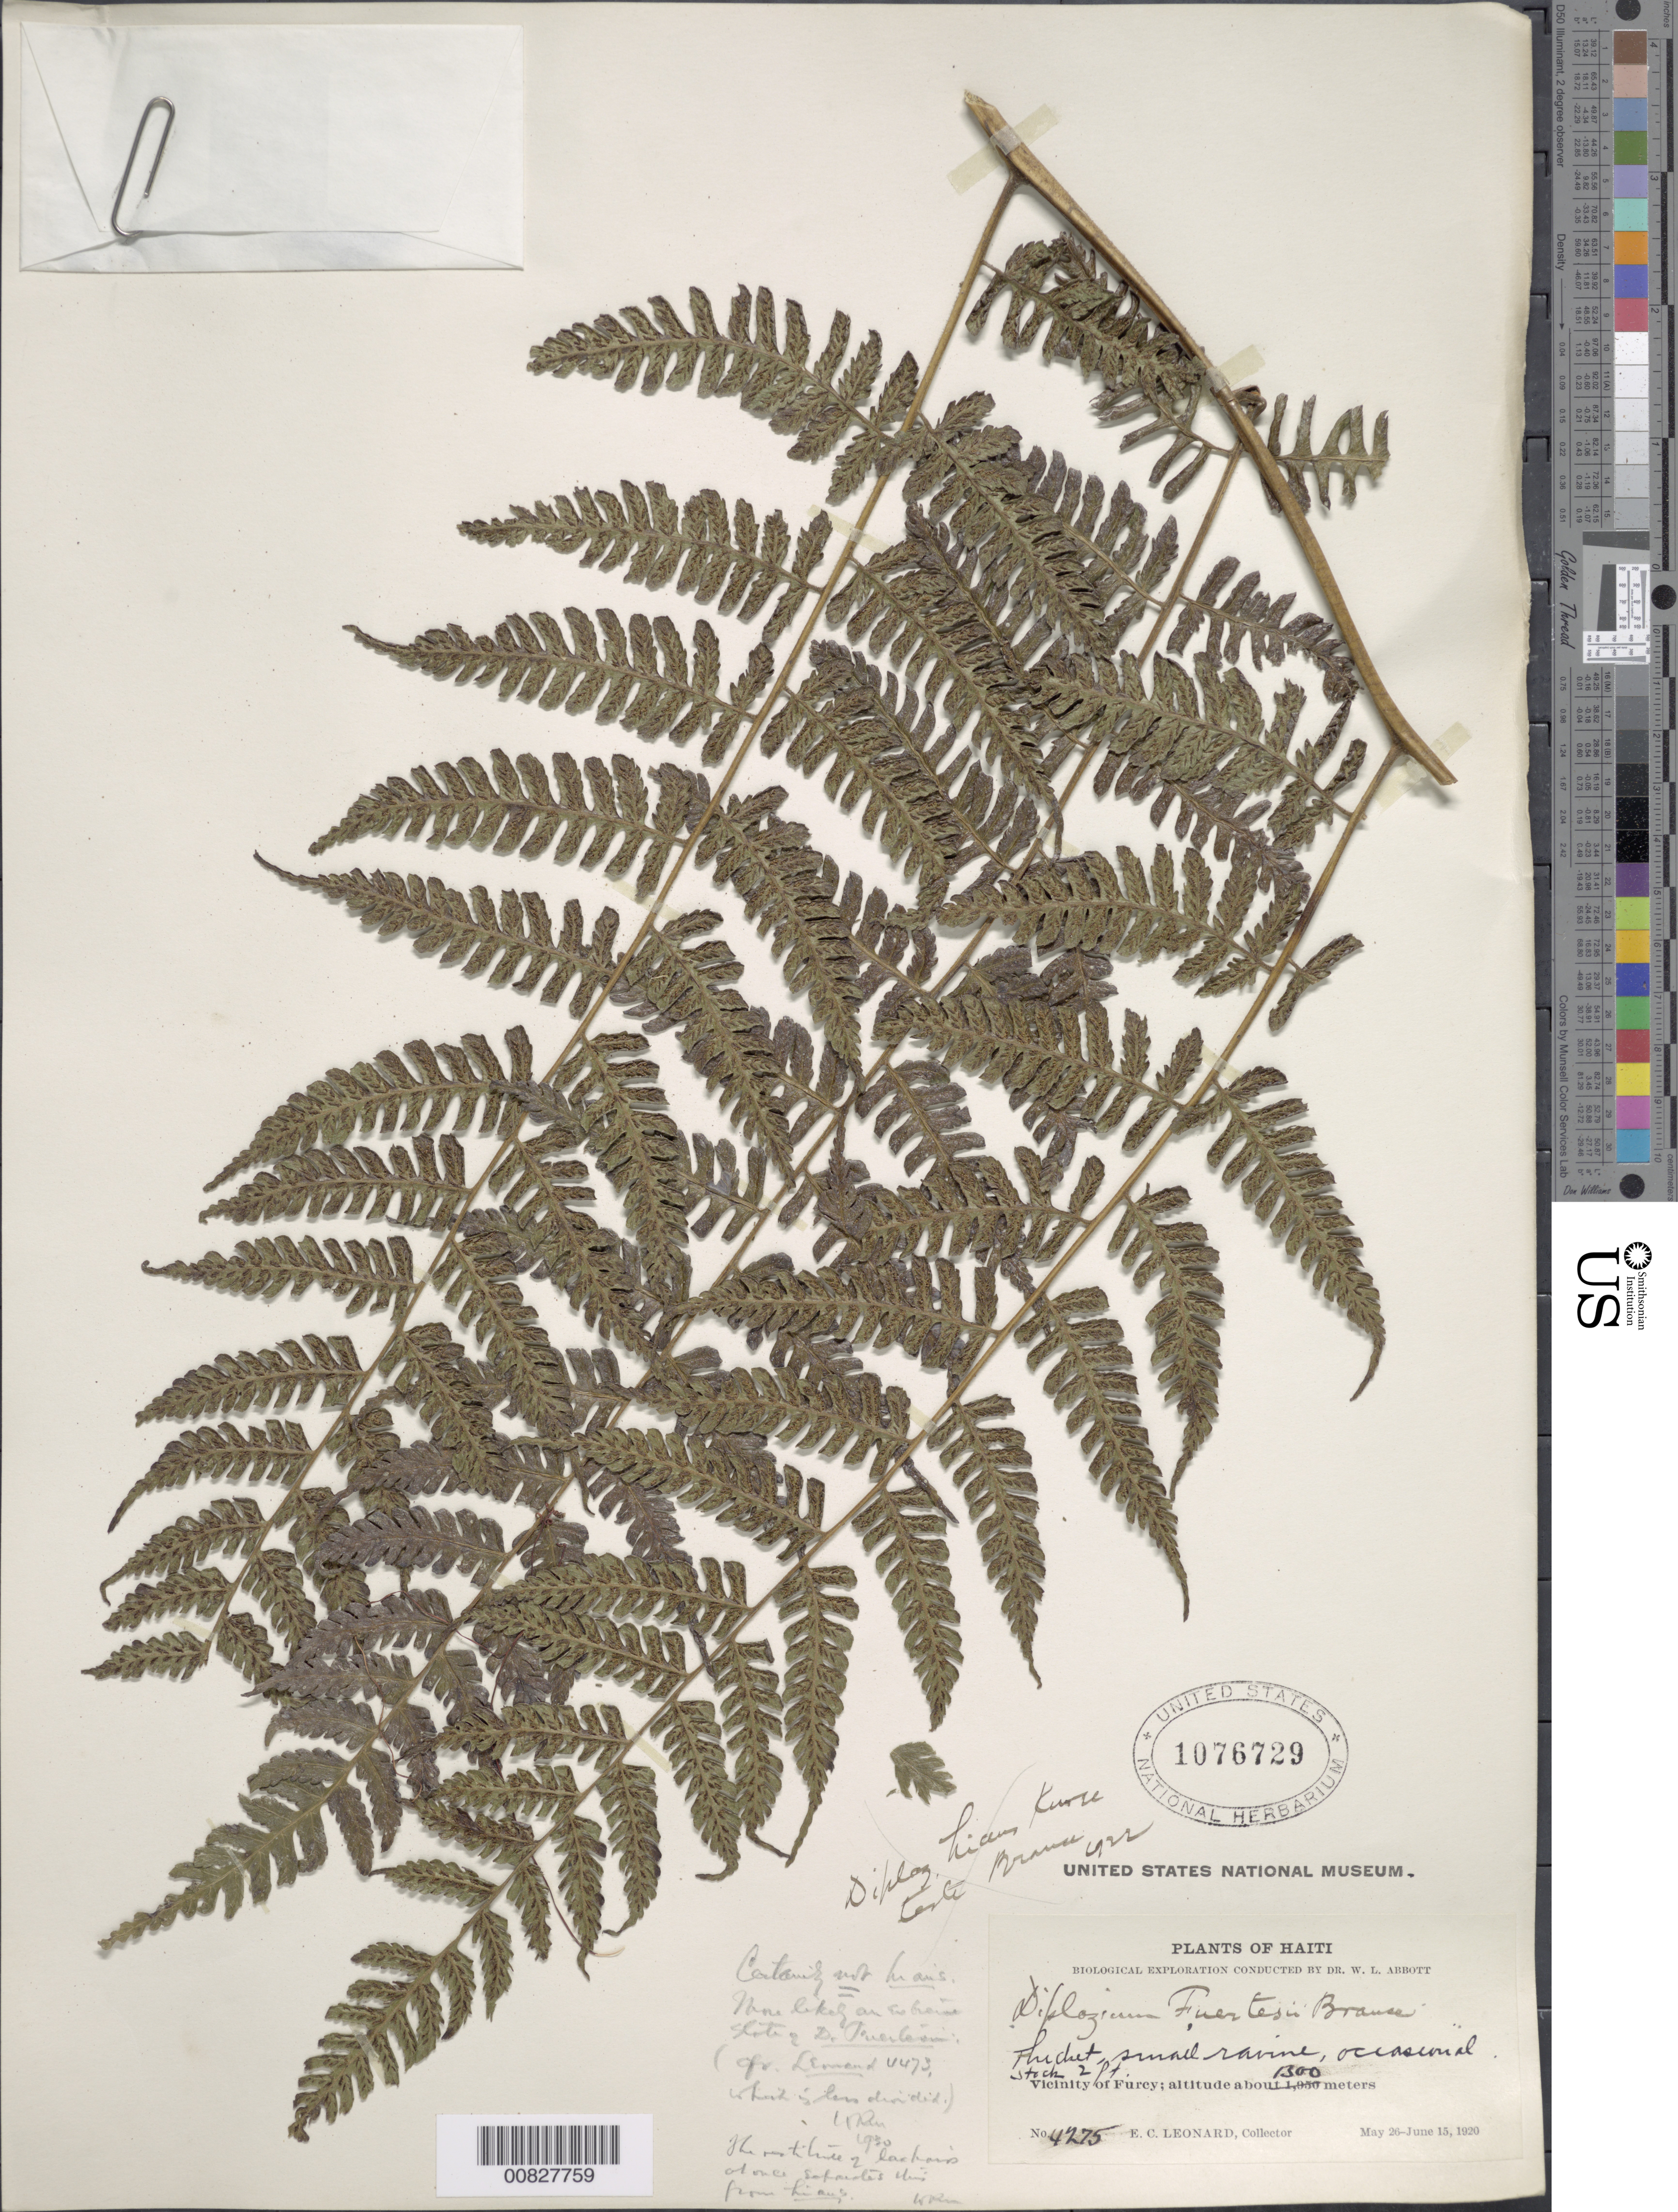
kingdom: Plantae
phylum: Tracheophyta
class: Polypodiopsida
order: Polypodiales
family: Athyriaceae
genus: Diplazium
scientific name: Diplazium fuertesii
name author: Brause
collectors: E. C. Leonard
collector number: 4275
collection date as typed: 26 May 1920 to 15 Jun 1920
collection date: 1920-05-26/1920-06-15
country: Haiti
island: Hispaniola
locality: Furcy vicinity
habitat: Thicket, small ravine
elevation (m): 1300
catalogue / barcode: US 1076729